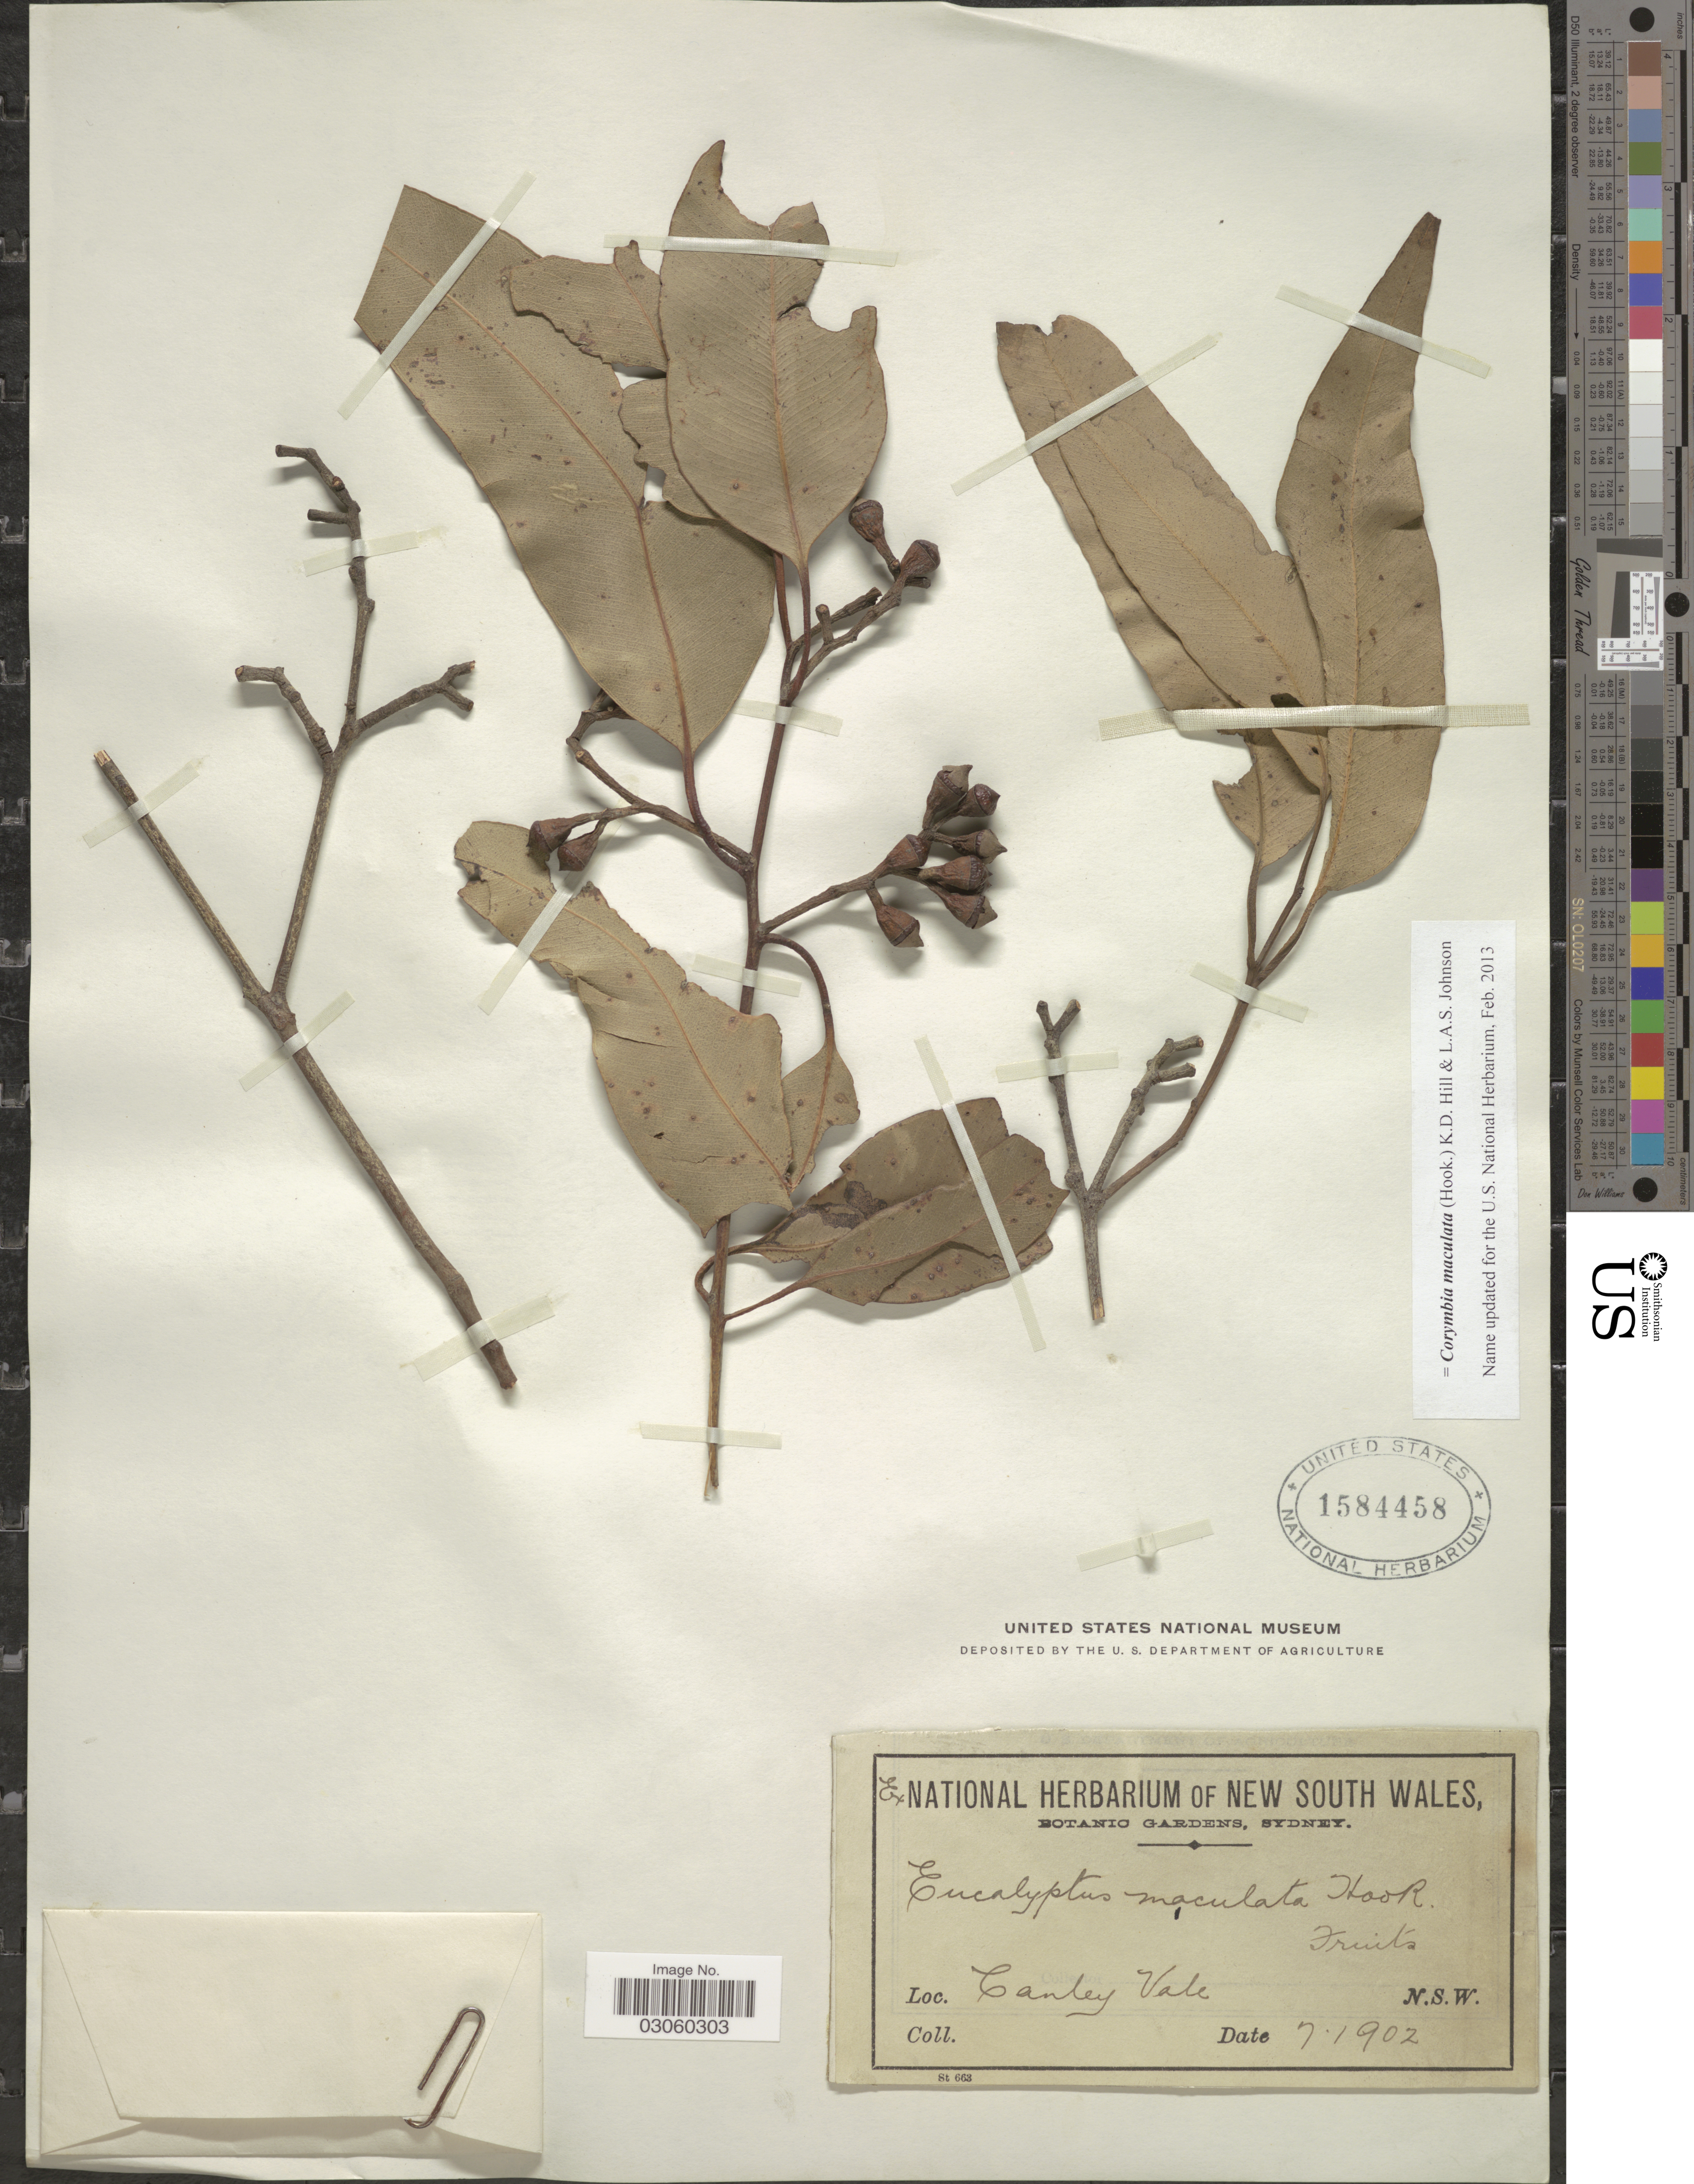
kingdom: Plantae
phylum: Tracheophyta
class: Magnoliopsida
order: Myrtales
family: Myrtaceae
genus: Corymbia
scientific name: Corymbia maculata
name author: (Hook.) K.D. Hill & L.A.S. Johnson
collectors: National Herbarium of New South Wales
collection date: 1902-07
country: Australia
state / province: New South Wales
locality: Canley Vale N.S.W.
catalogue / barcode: US 1584458